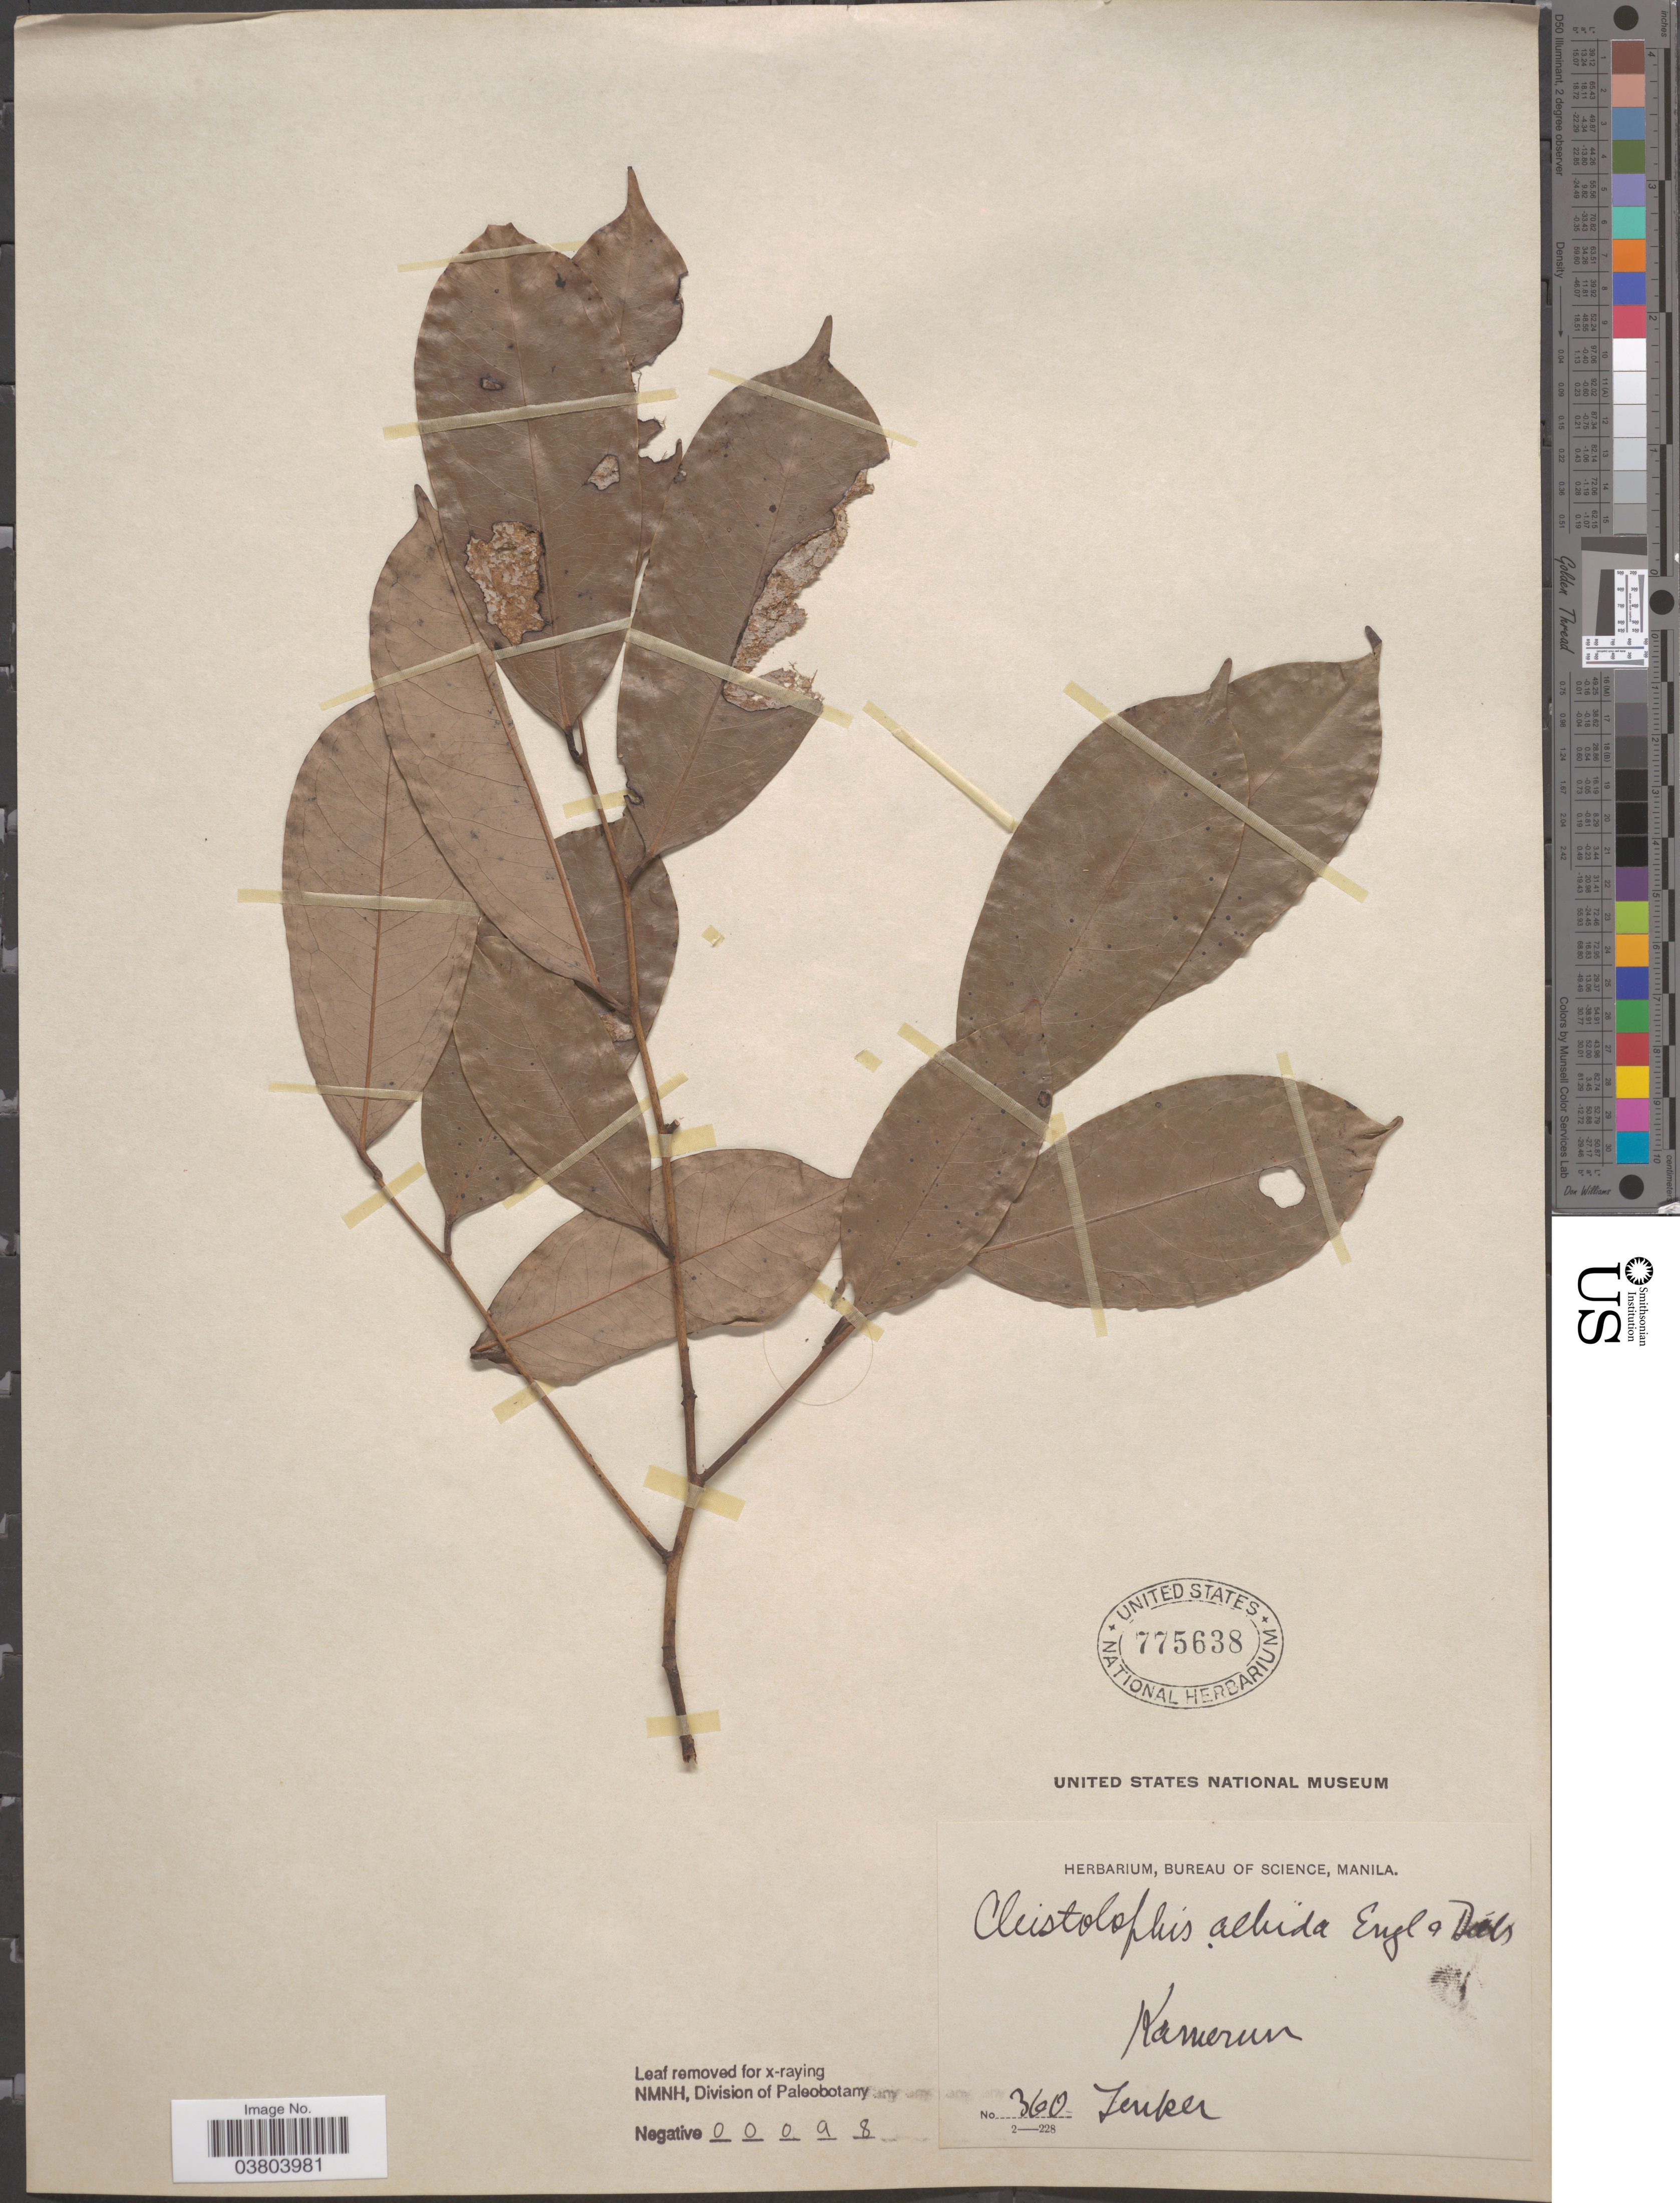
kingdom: Plantae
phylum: Tracheophyta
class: Magnoliopsida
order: Magnoliales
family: Annonaceae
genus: Cleistopholis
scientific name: Cleistopholis albida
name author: Engl. & Diels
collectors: Zenker, --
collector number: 360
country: Cameroon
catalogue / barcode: US 775638